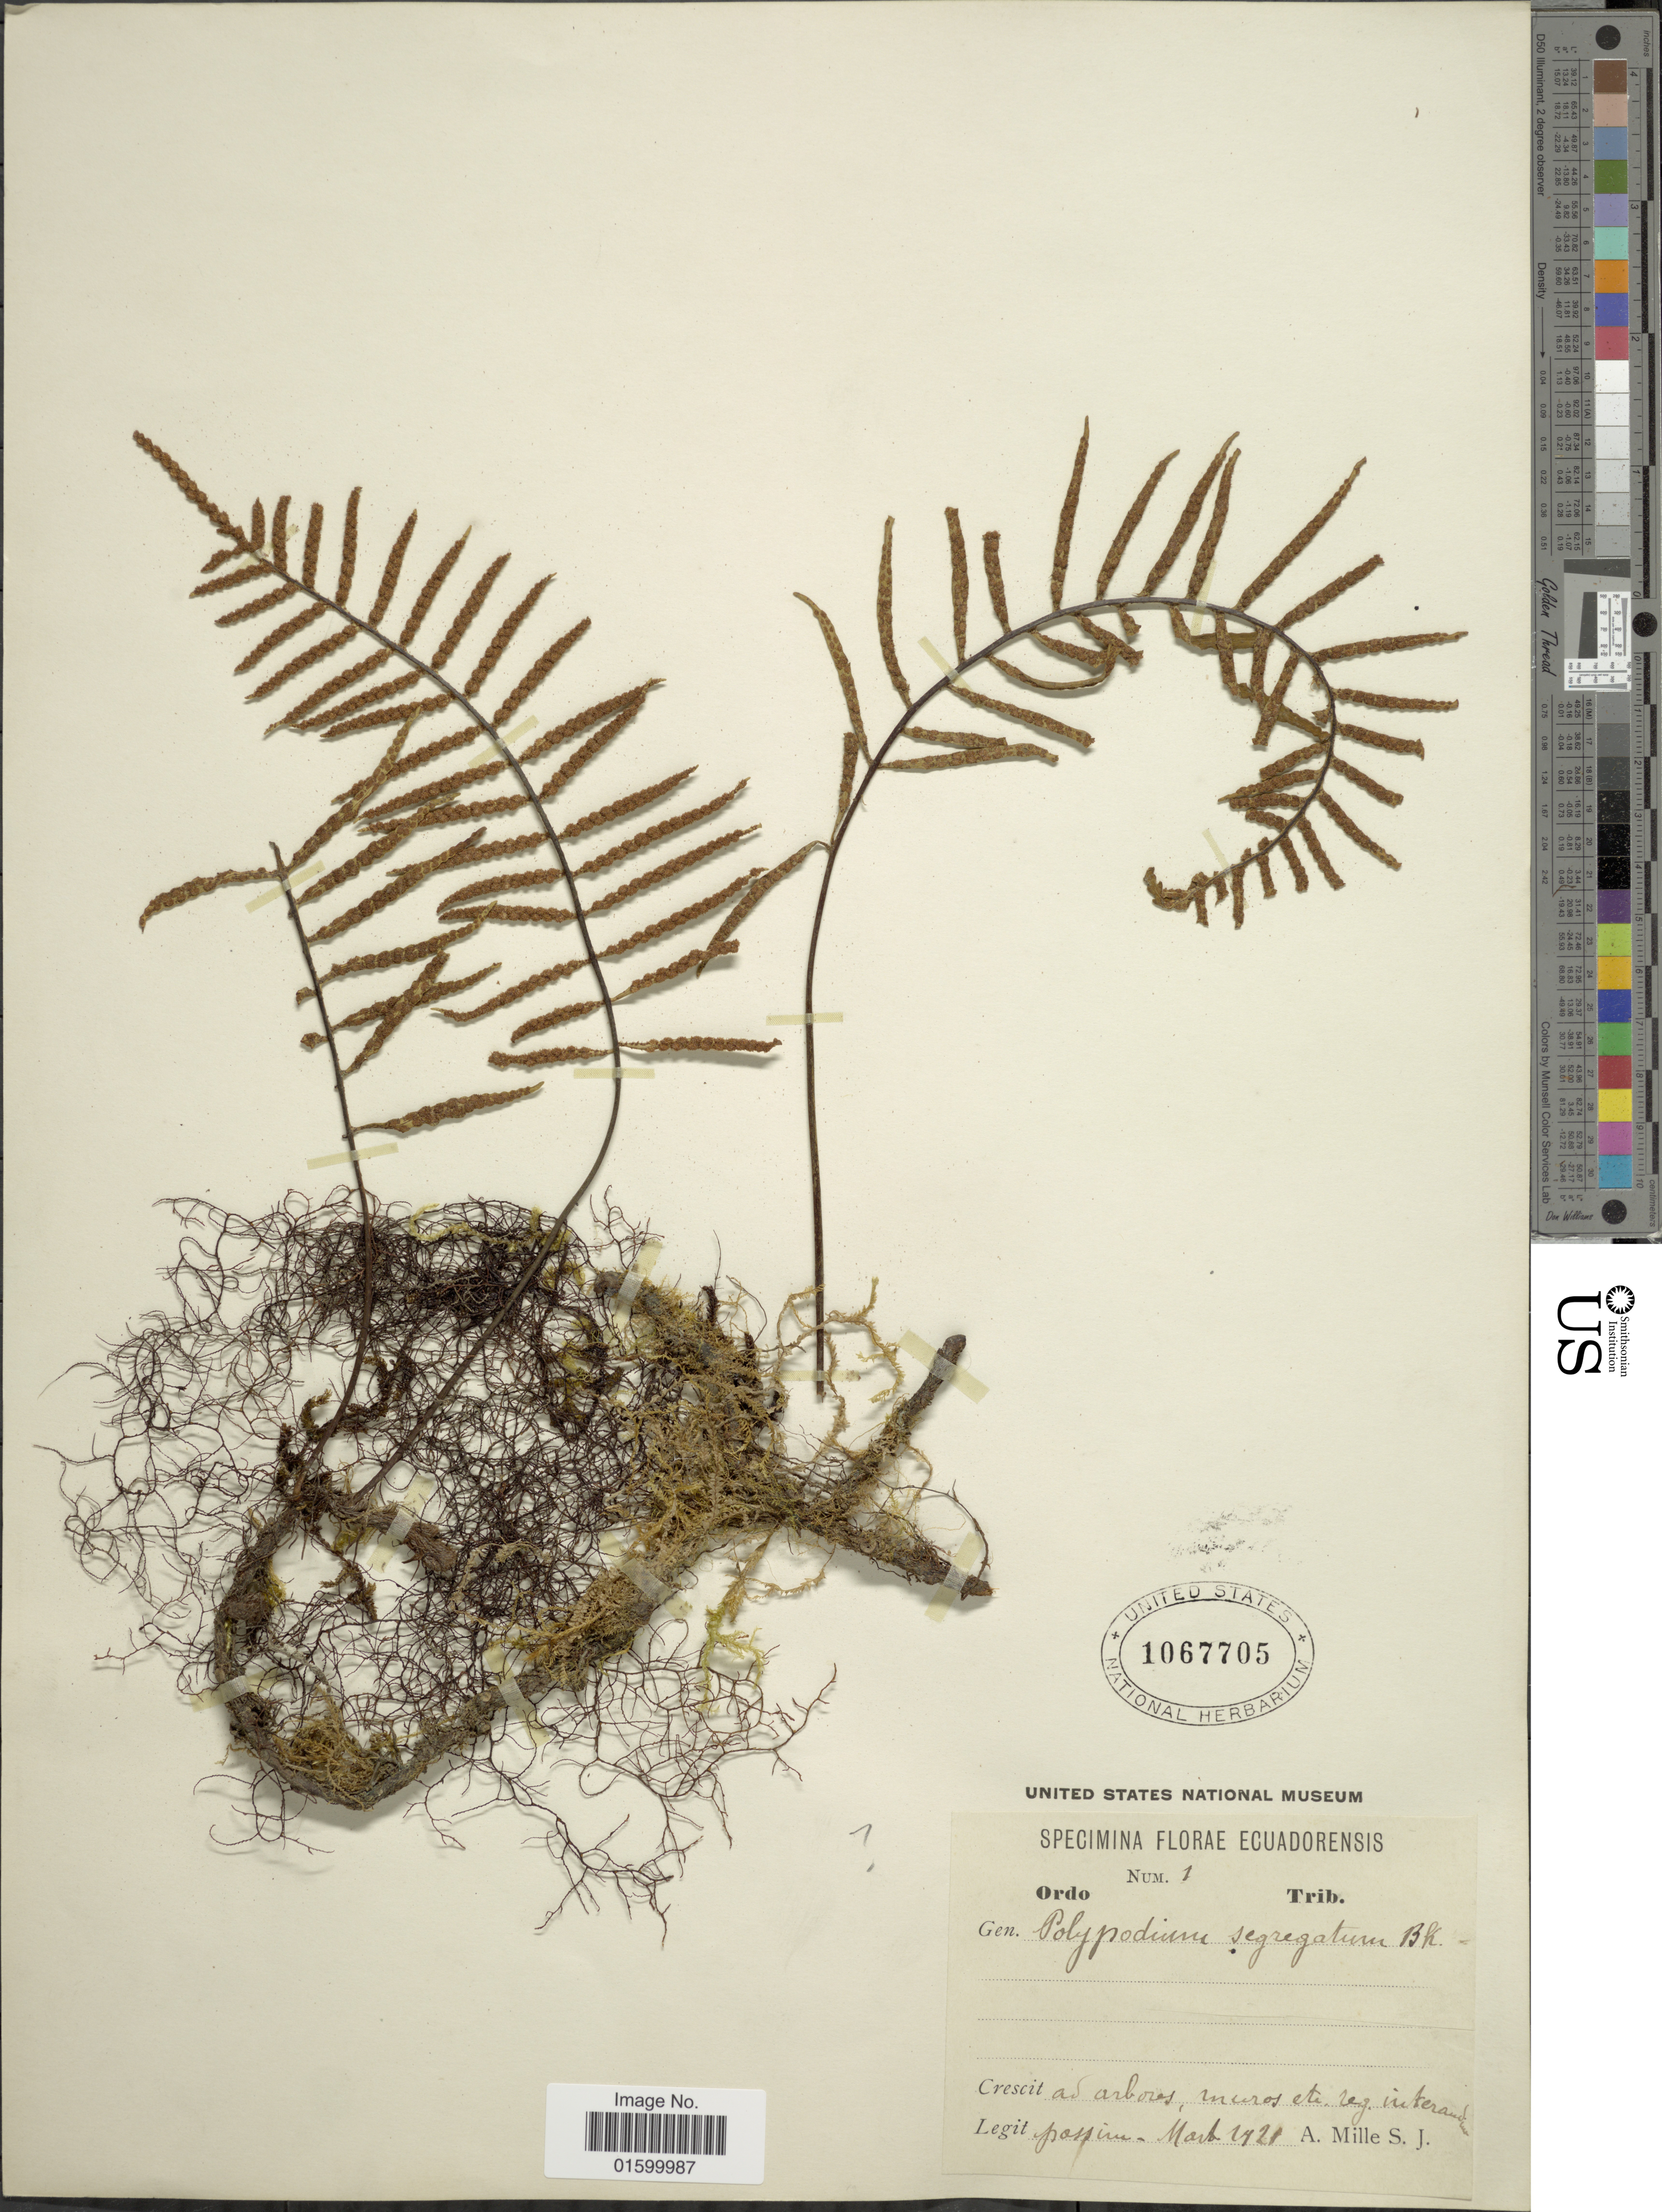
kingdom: Plantae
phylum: Tracheophyta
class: Polypodiopsida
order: Polypodiales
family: Polypodiaceae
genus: Pleopeltis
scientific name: Pleopeltis segregata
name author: (Baker) A.R. Sm.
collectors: A. Mille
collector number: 1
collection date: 1921-03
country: Ecuador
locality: Ecuadorensis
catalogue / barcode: US 1067705